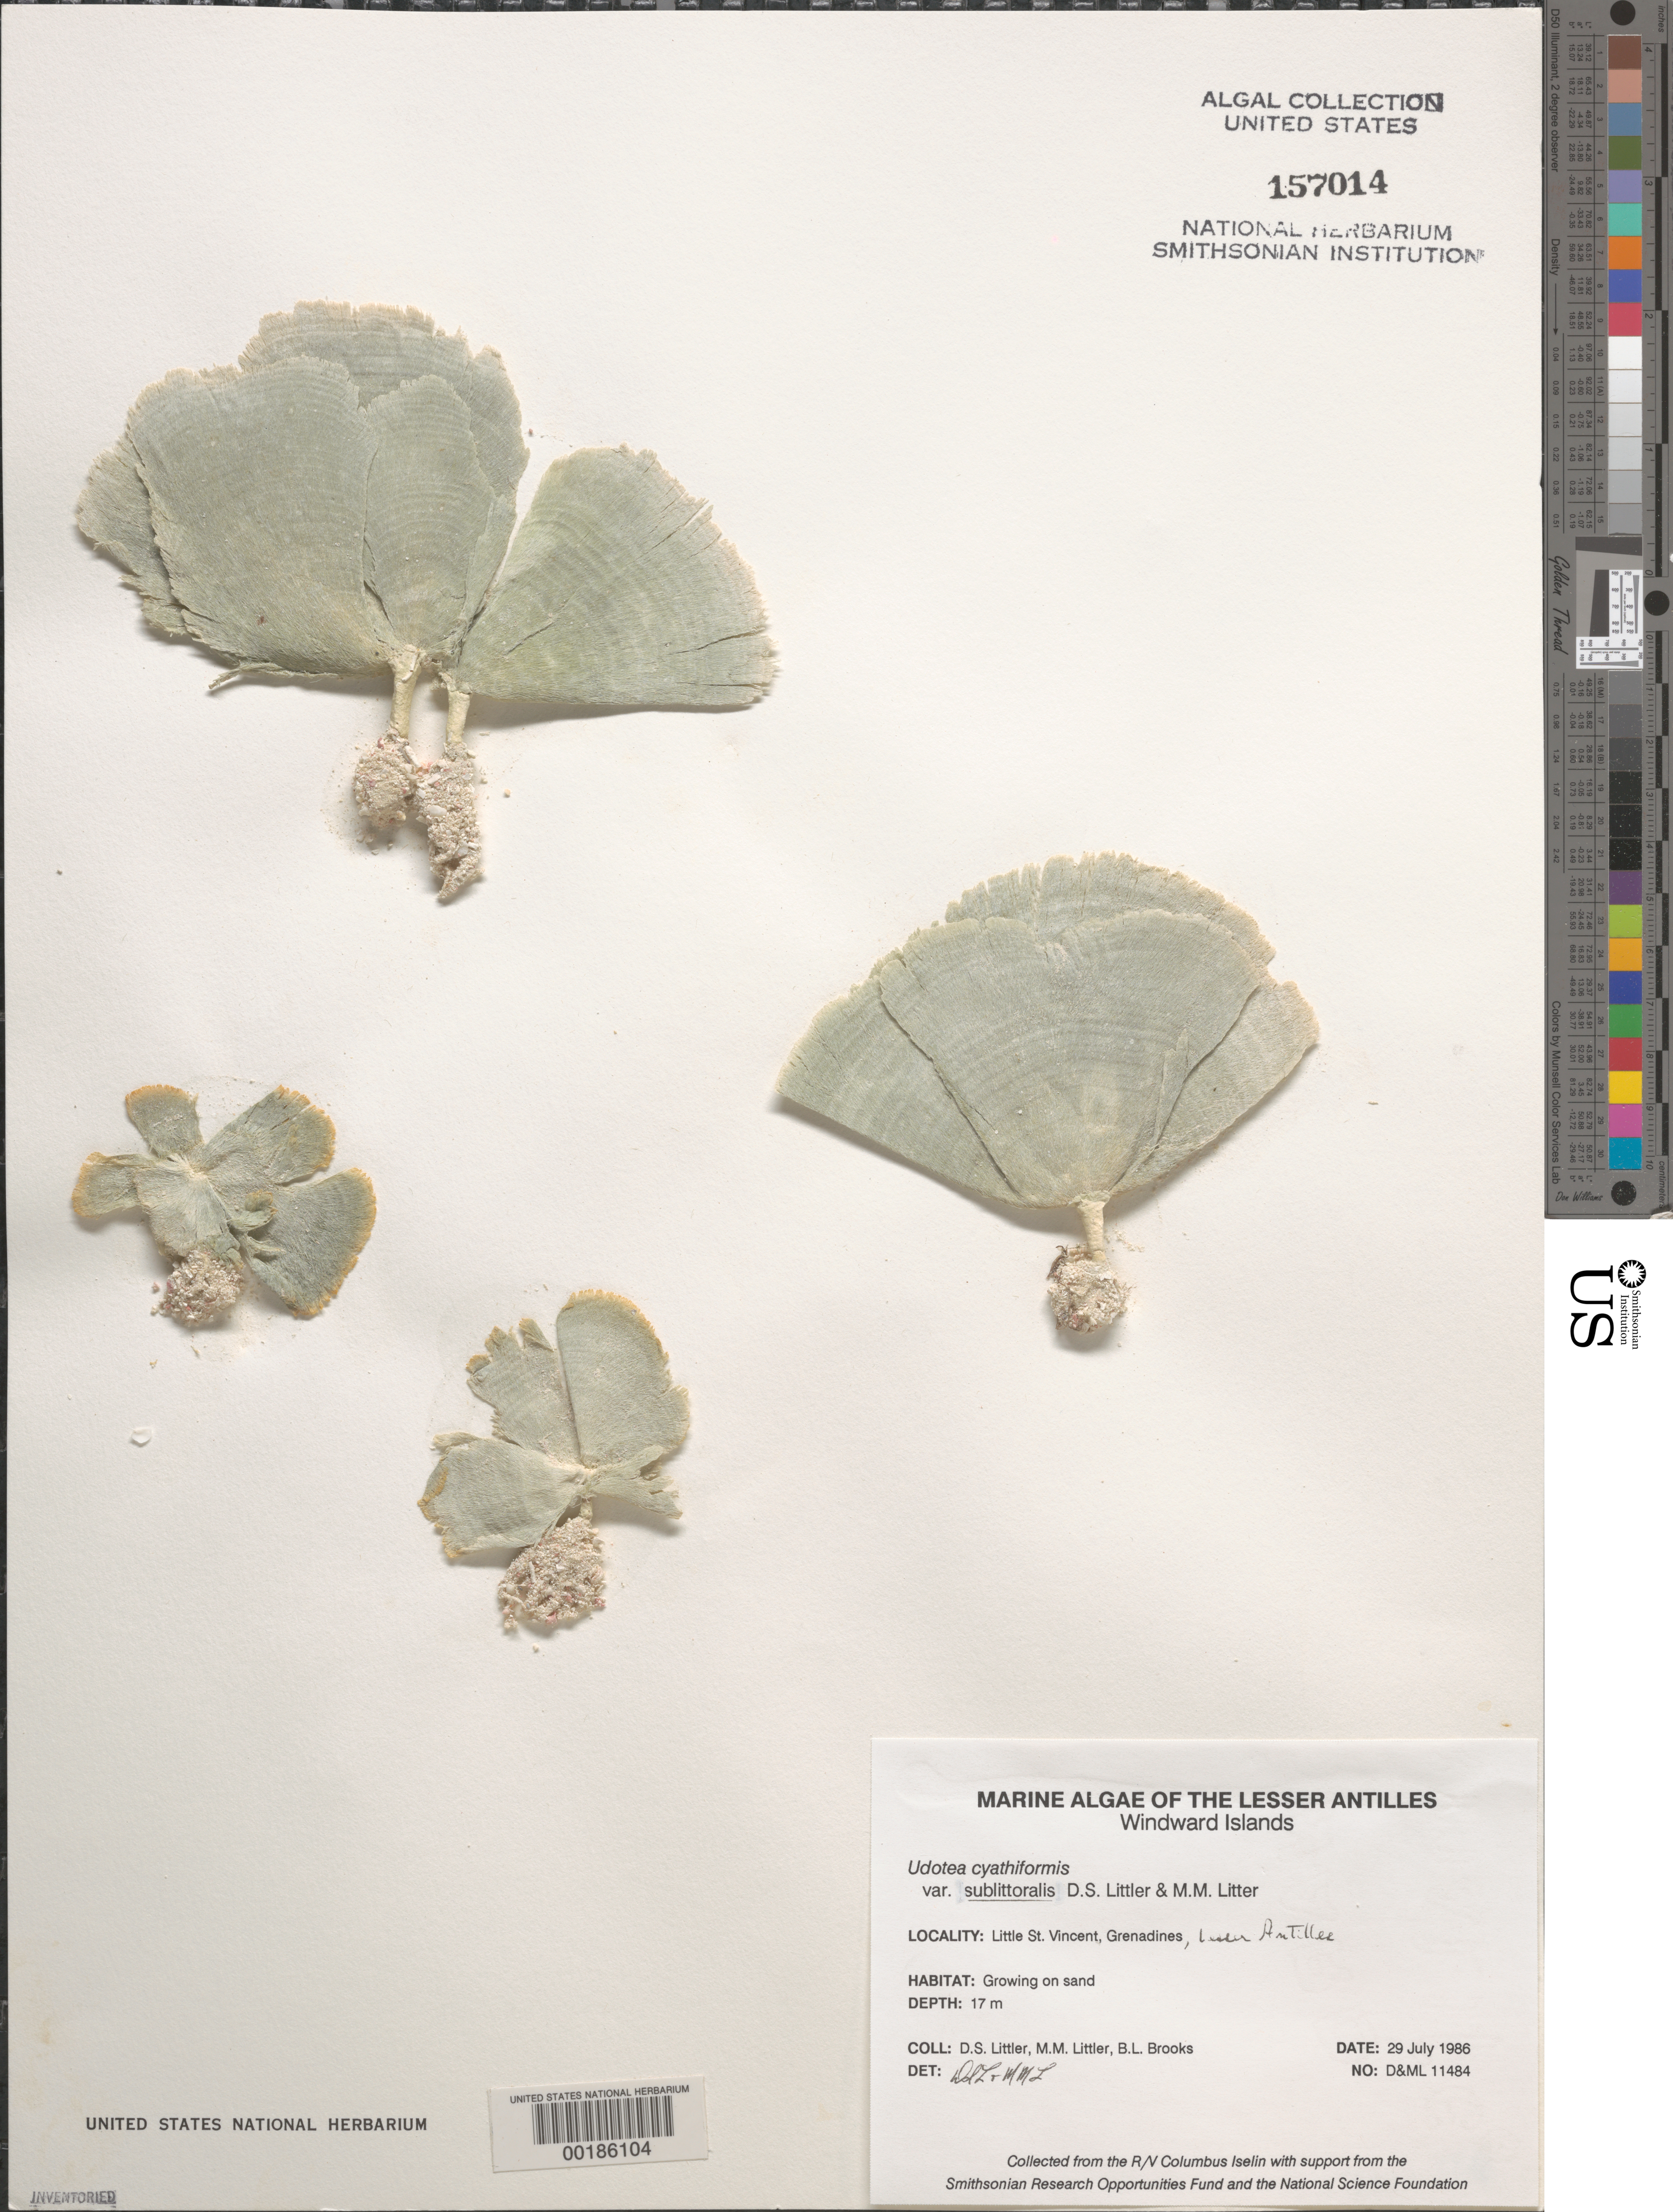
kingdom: Plantae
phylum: Chlorophyta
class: Ulvophyceae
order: Bryopsidales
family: Udoteaceae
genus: Udotea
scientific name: Udotea cyathiformis f. sublittoralis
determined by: Littler, D. S.; Littler, M. M.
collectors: D. S. Littler, M. M. Littler & B. Brooks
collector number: D&ML 11484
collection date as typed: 29 Jul 1986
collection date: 1986-07-29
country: St. Vincent - Grenadines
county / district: Grenadines Parish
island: Little Saint Vincent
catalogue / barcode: US 157014